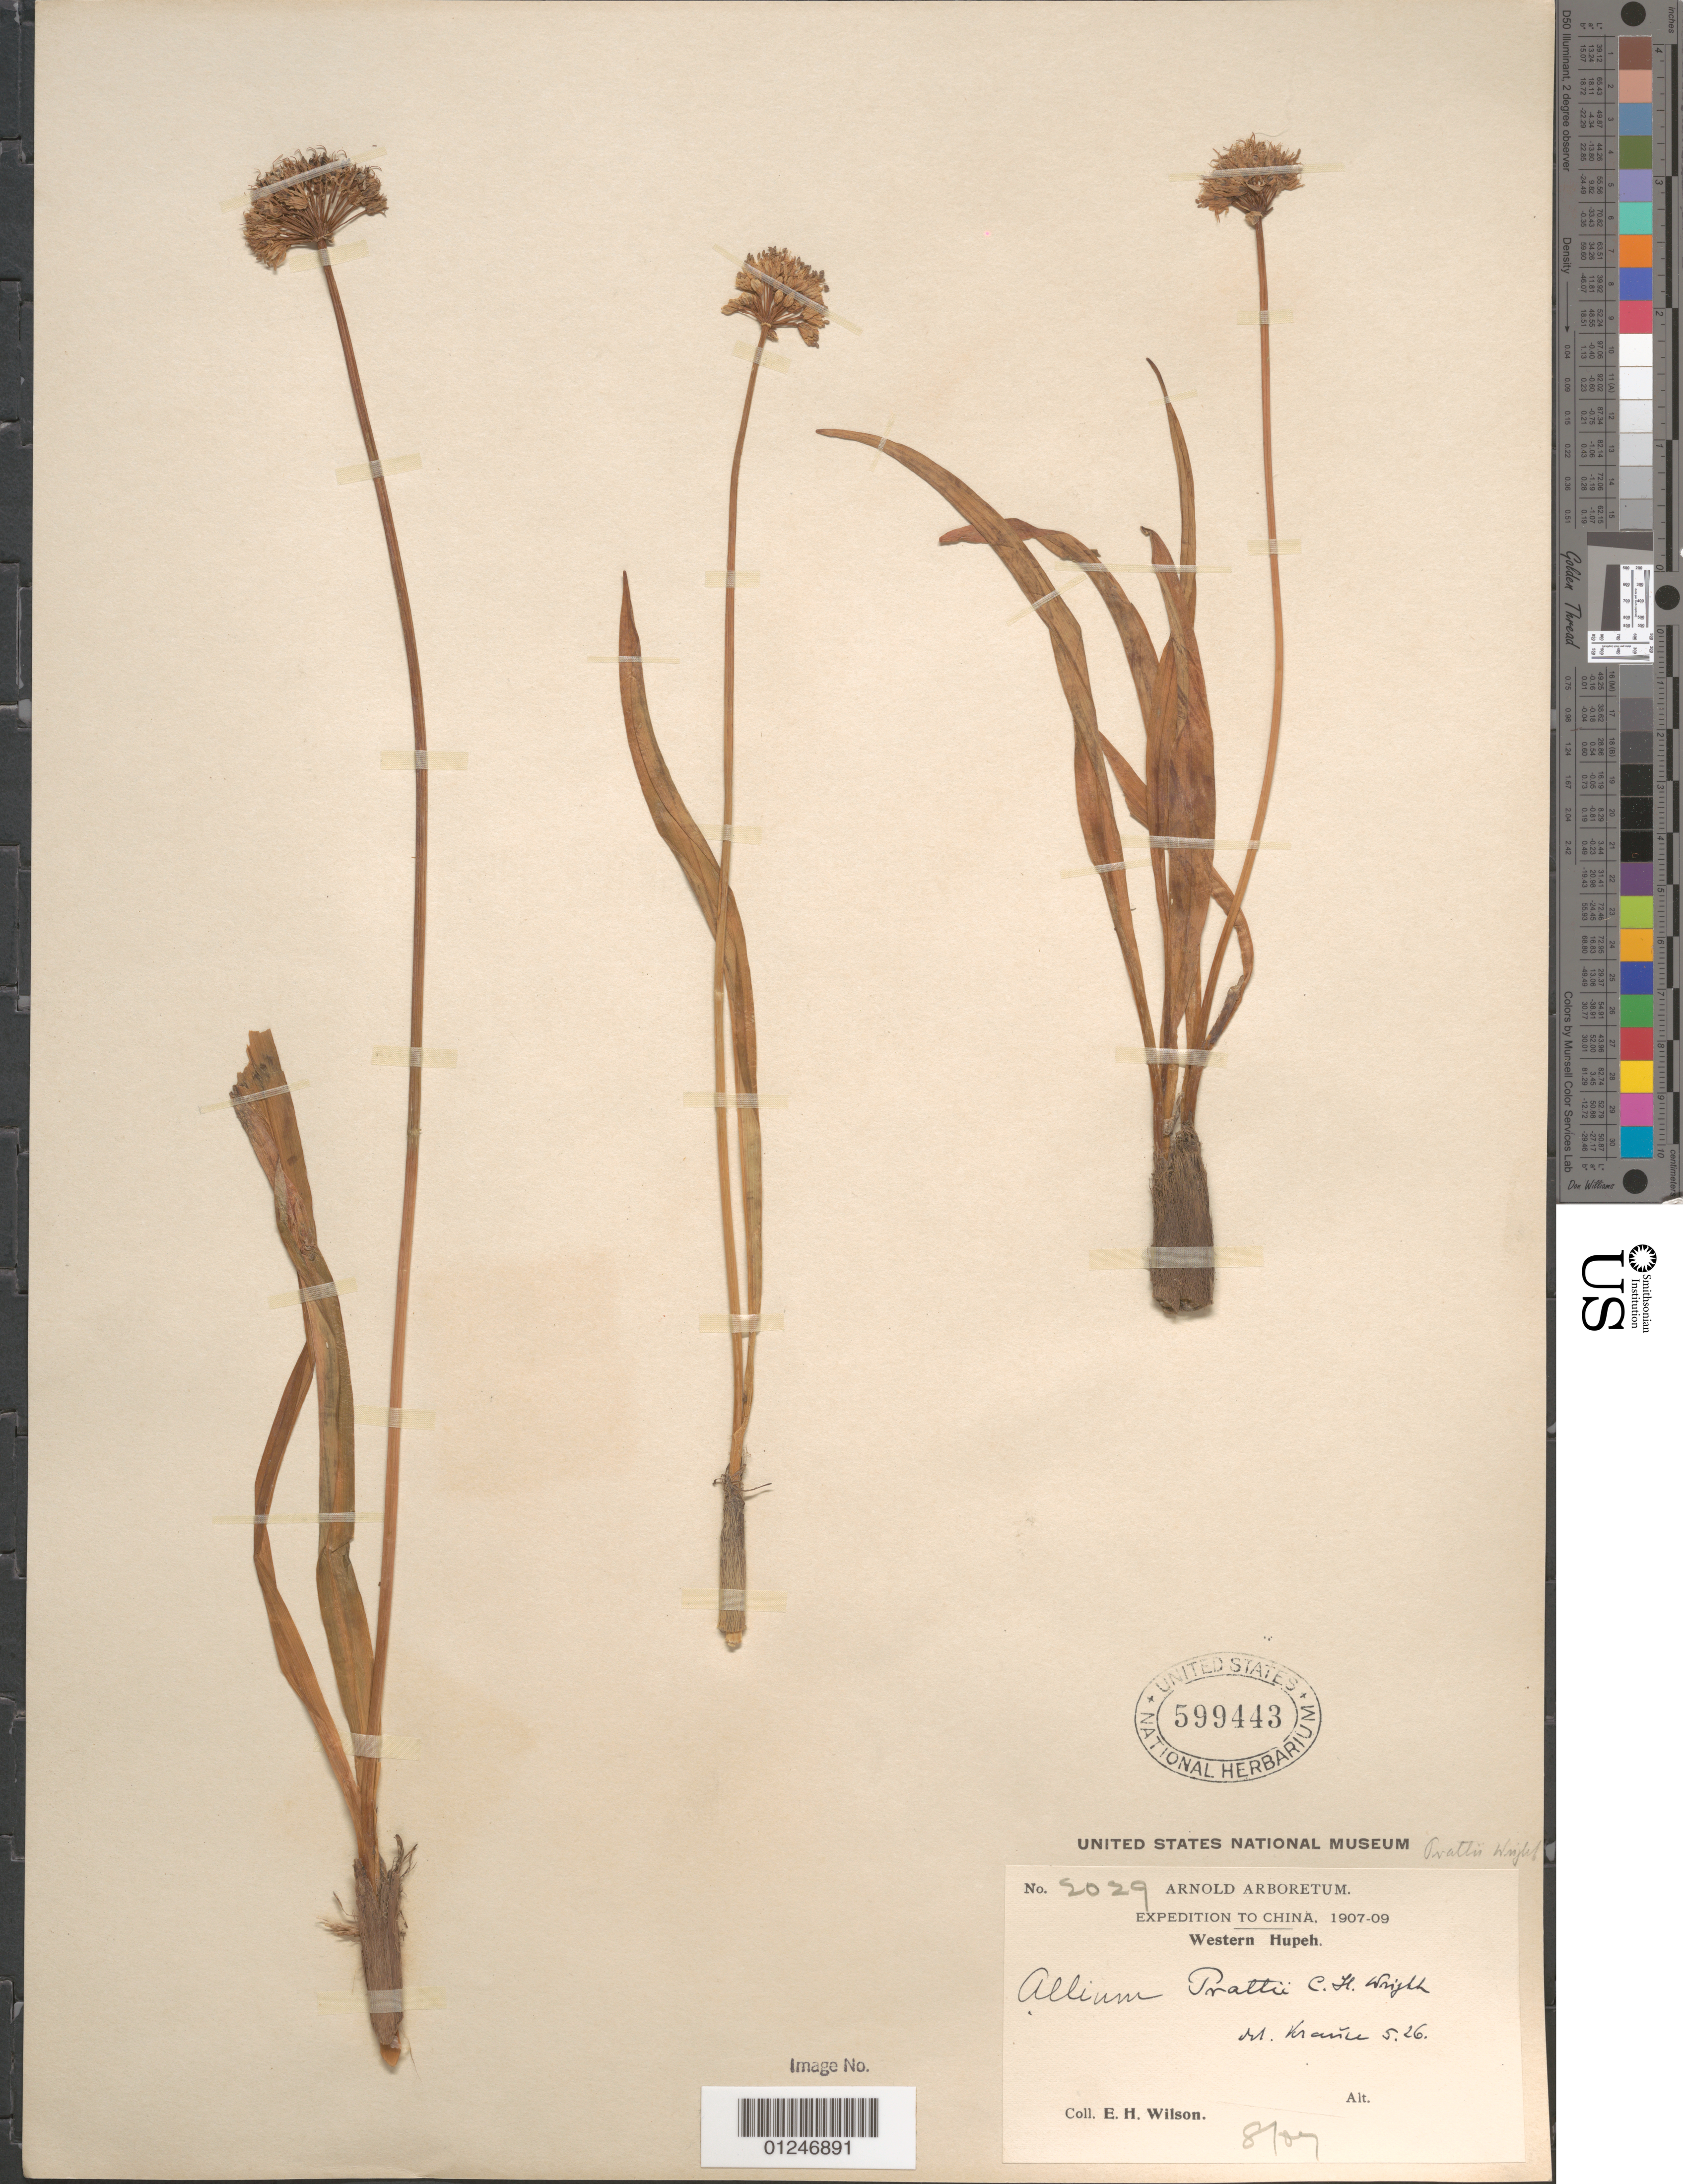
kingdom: Plantae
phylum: Tracheophyta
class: Liliopsida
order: Asparagales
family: Amaryllidaceae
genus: Allium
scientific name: Allium prattii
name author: C.H. Wright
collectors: E. H. Wilson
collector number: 2029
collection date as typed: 1907 to -- --- 1909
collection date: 1907/1909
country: China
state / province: Hubei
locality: Western Hupeh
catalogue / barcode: US 599443